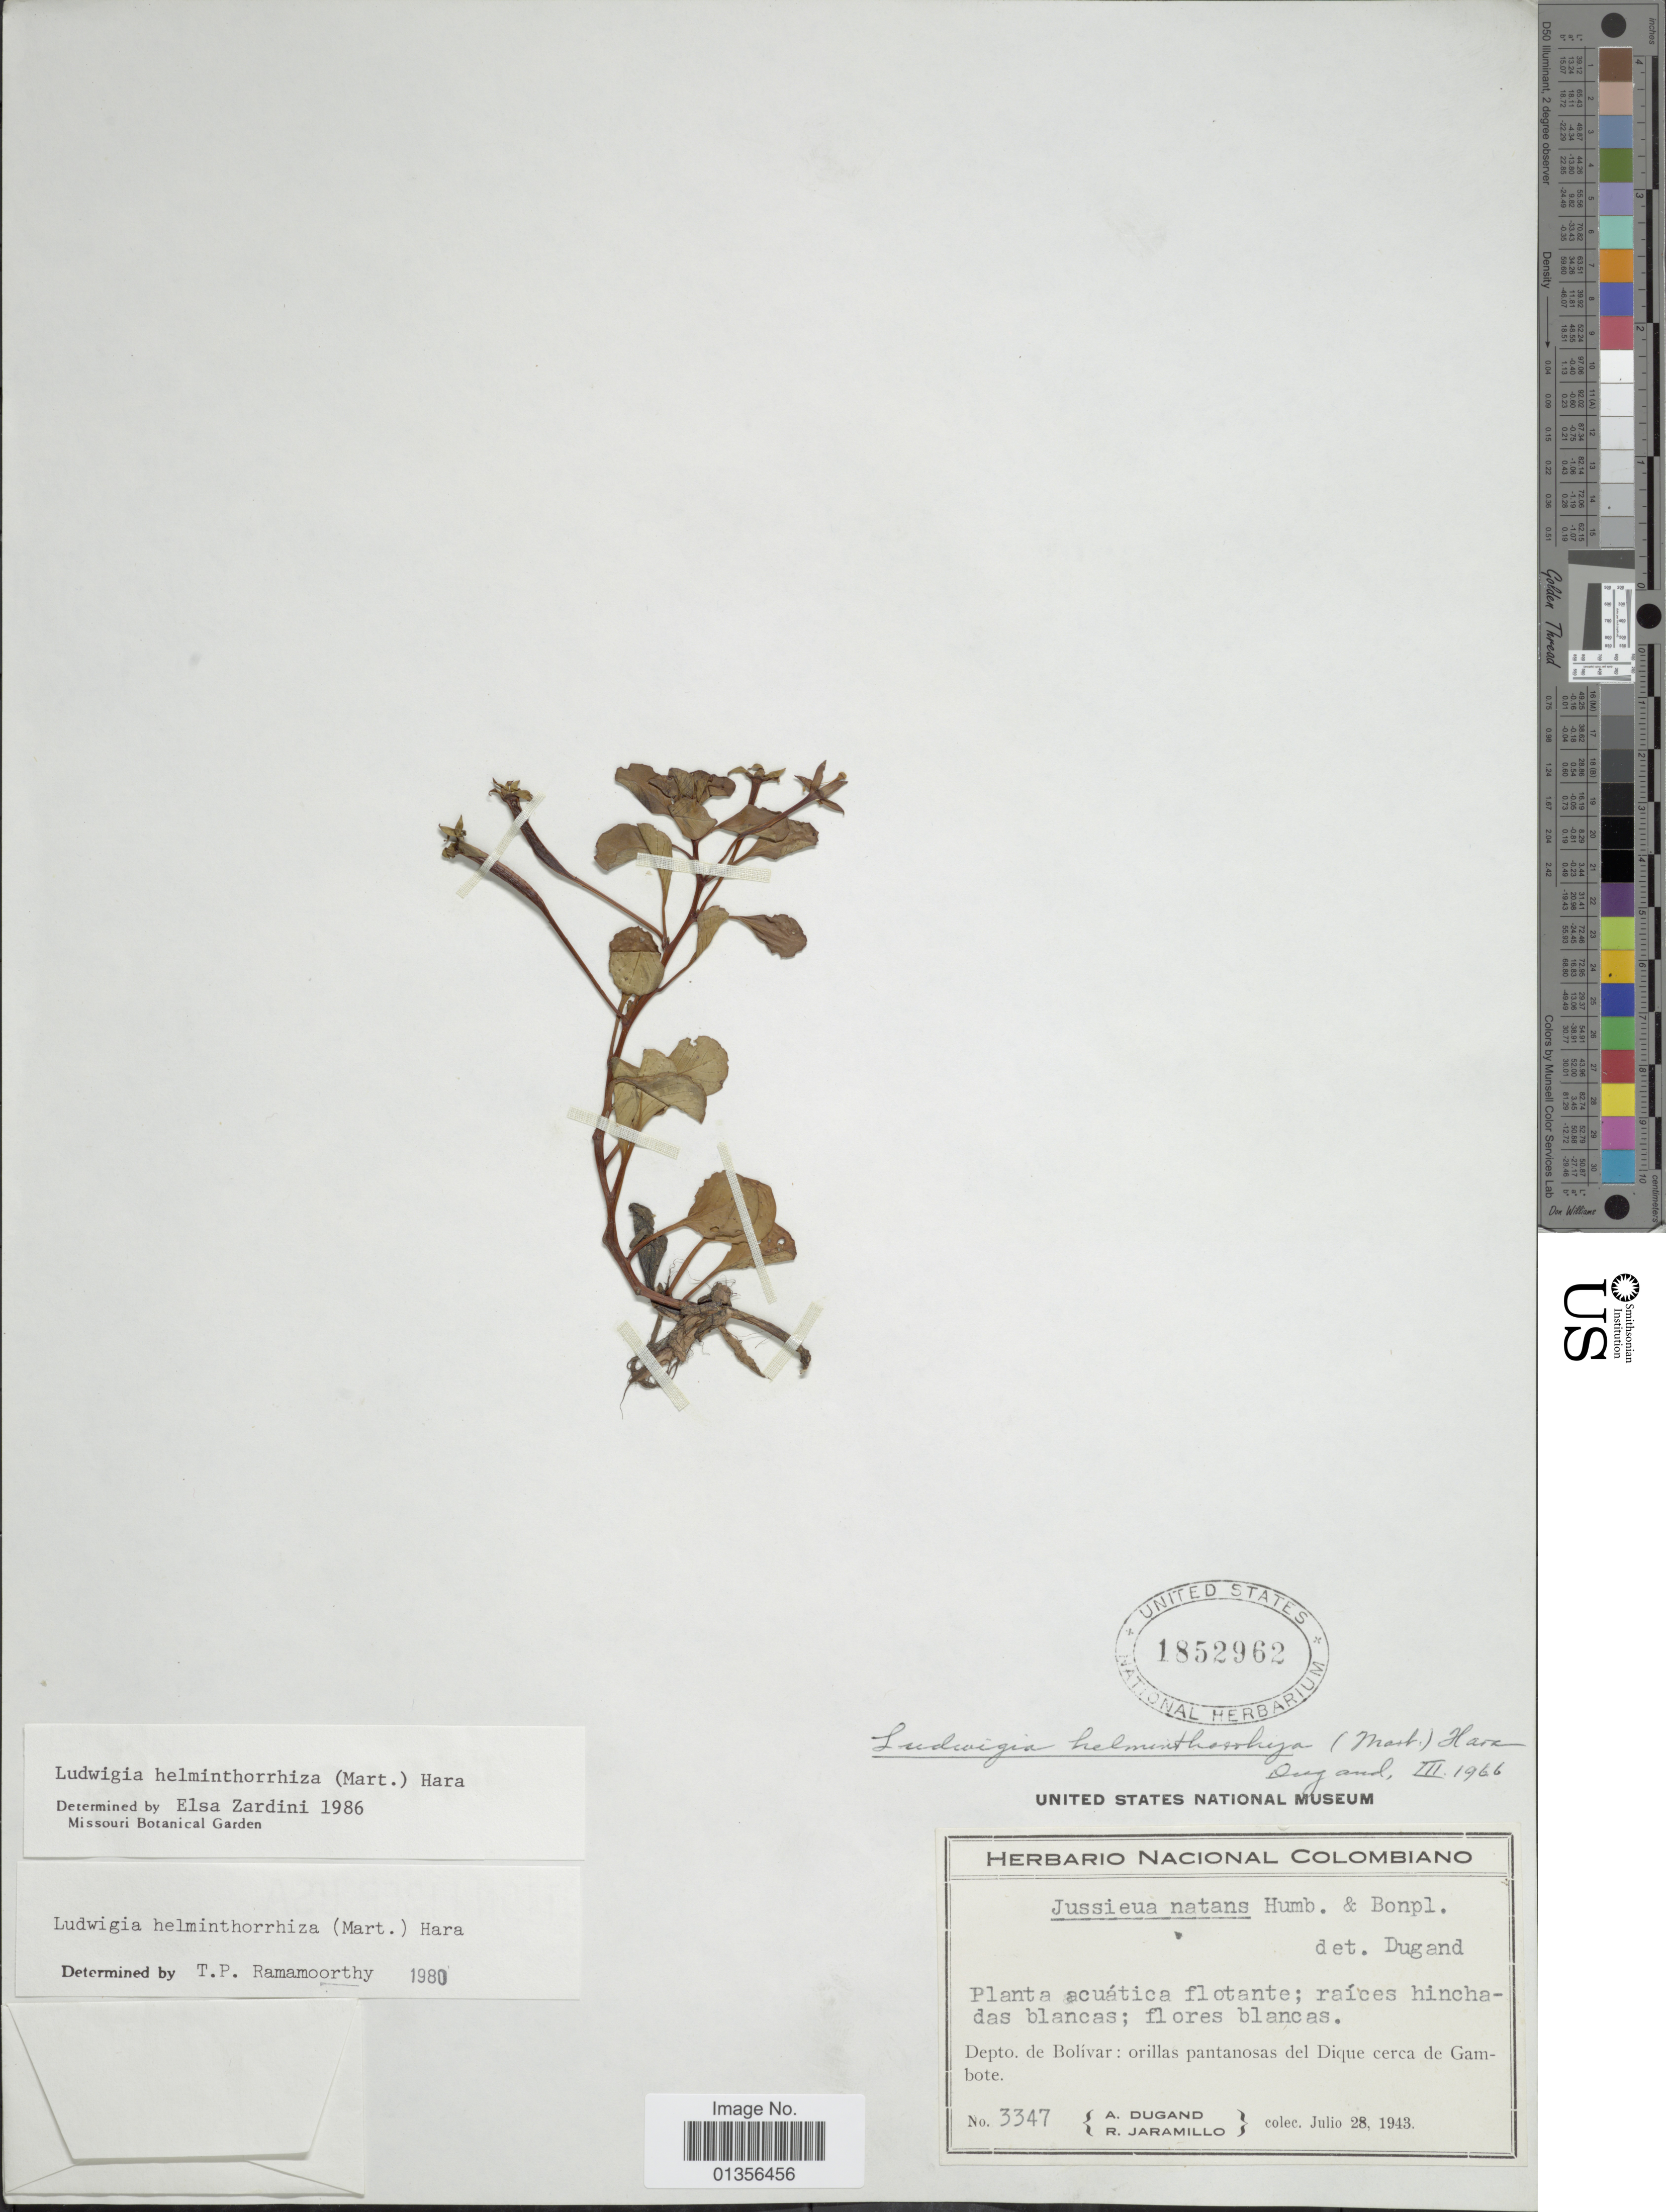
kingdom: Plantae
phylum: Tracheophyta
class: Magnoliopsida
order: Myrtales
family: Onagraceae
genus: Ludwigia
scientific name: Ludwigia helminthorrhiza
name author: (Mart.) H. Hara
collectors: A. Dugand & R. Jaramillo M.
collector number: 3347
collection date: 1943-07-28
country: Venezuela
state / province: Bolivar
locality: Orillas pantanosas del Dique cerca de Gambote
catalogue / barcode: US 1852962